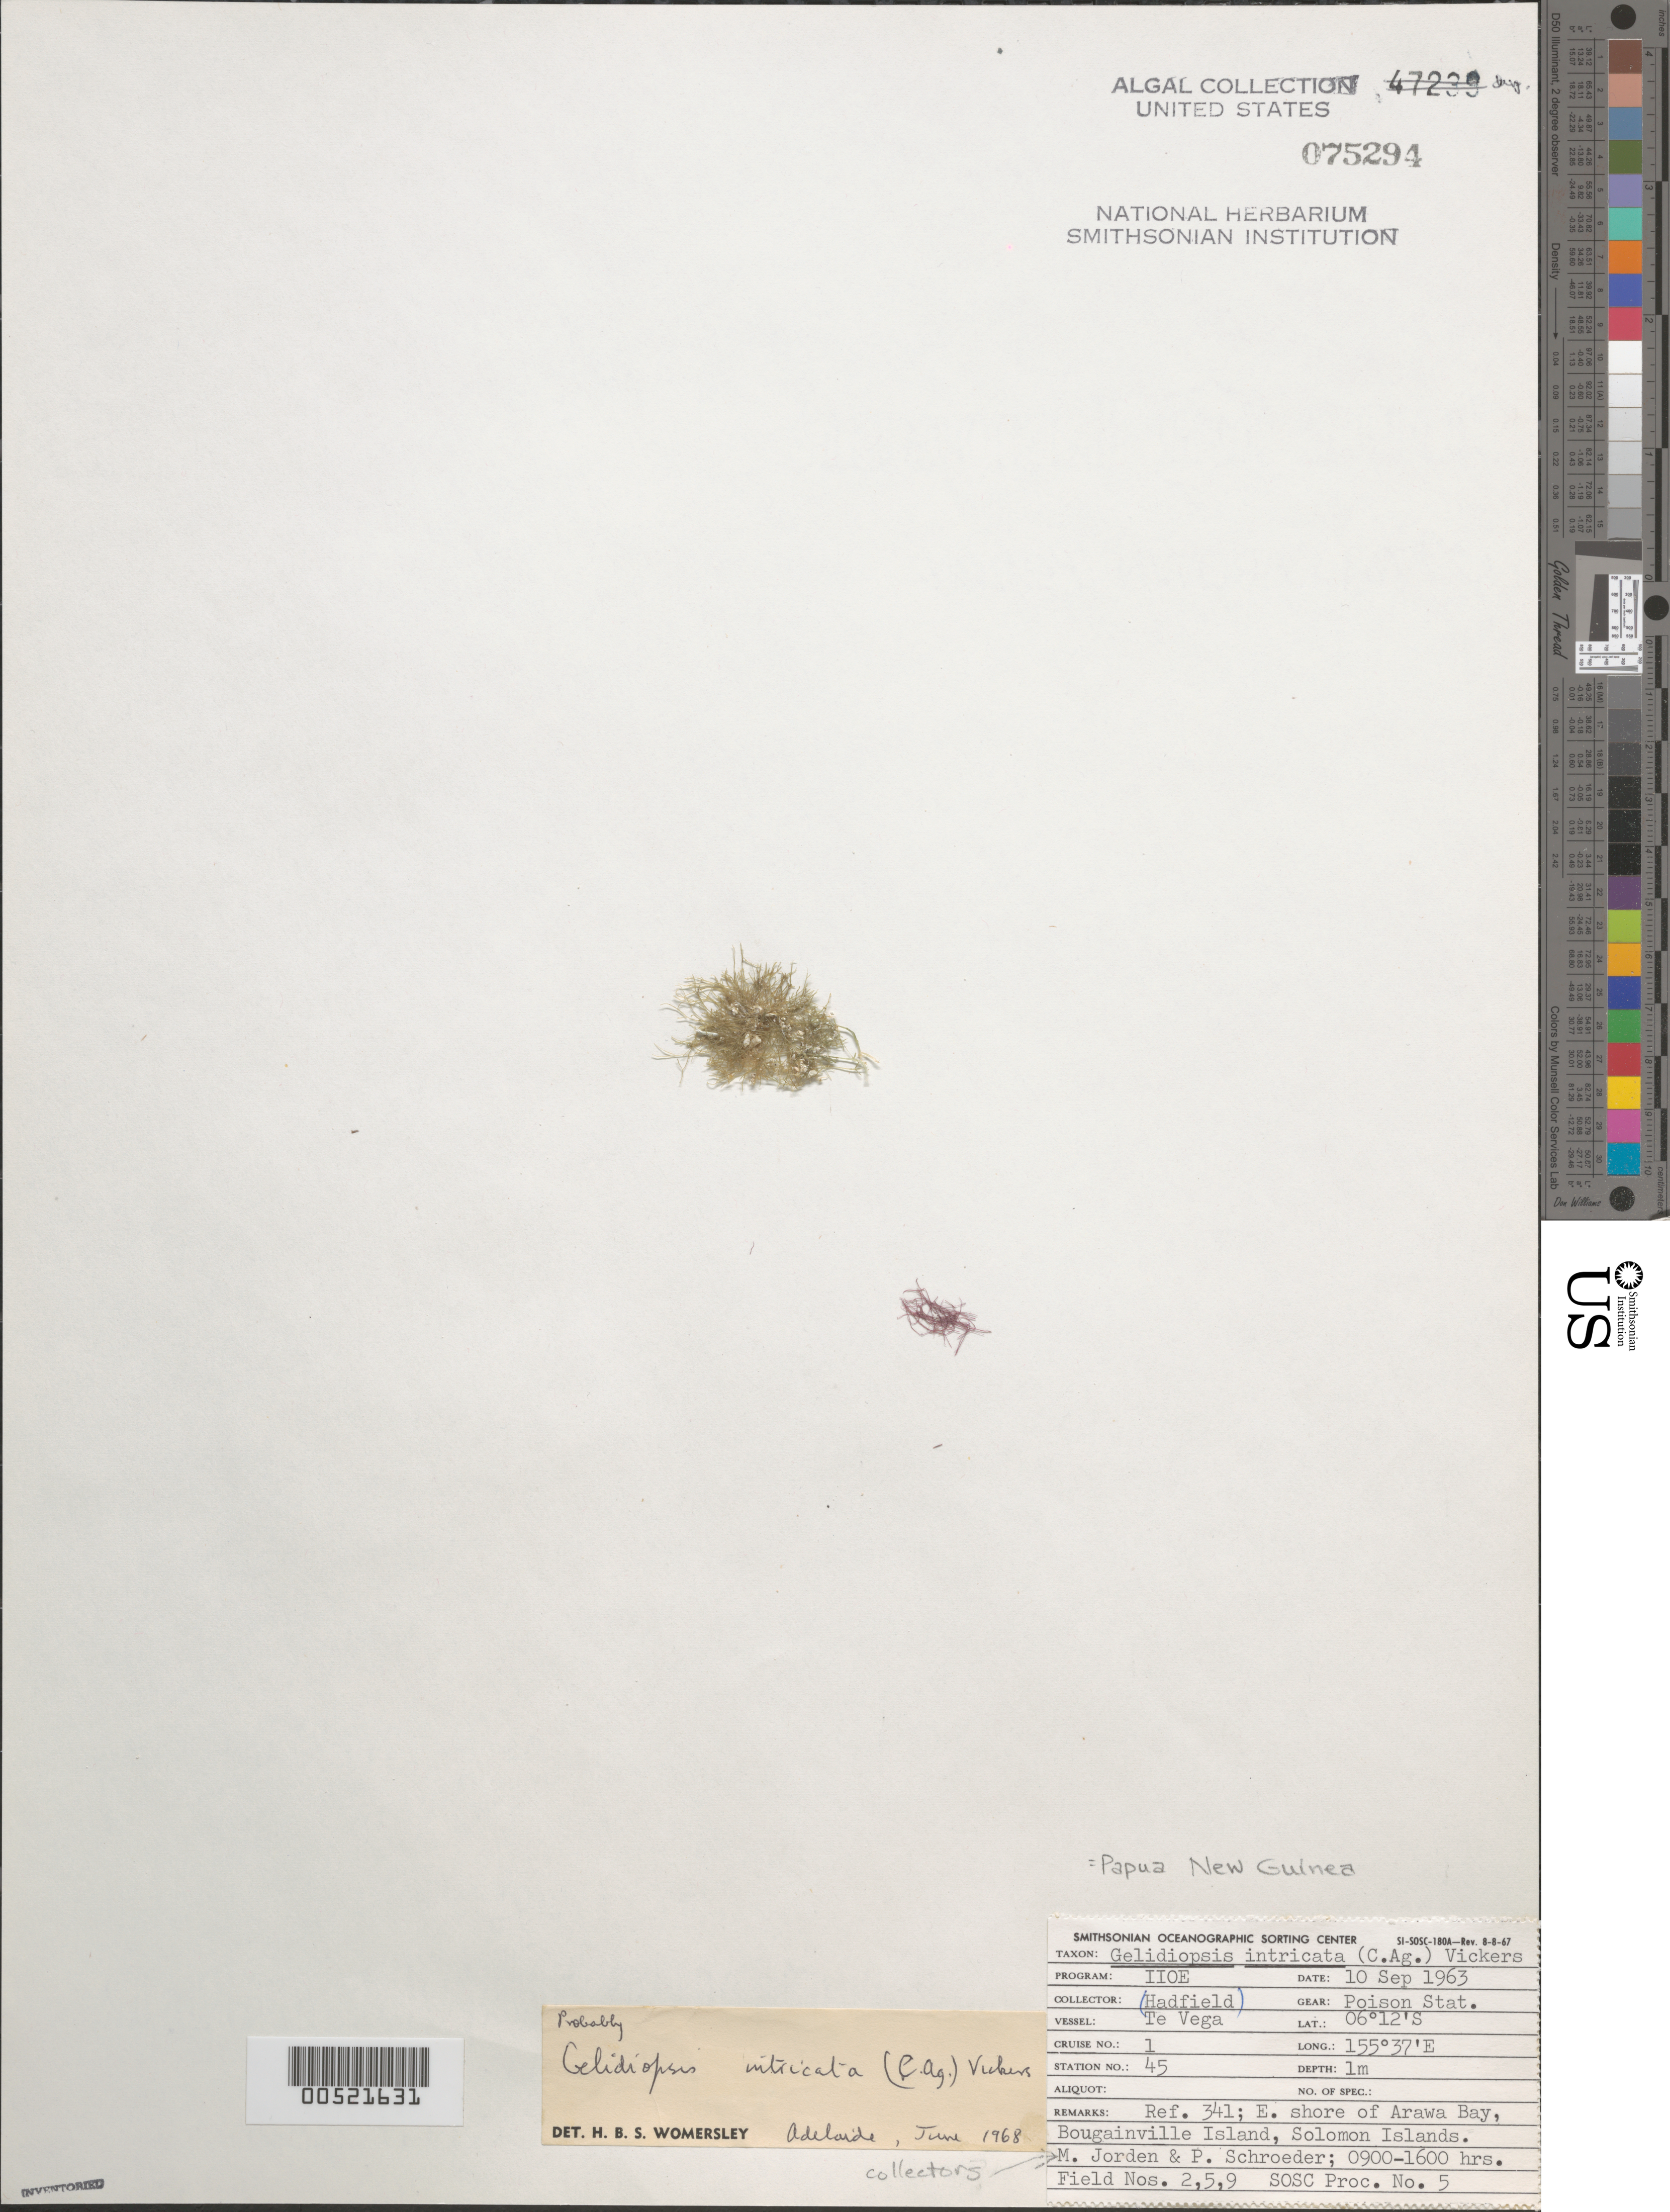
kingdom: Plantae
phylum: Rhodophyta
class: Florideophyceae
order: Rhodymeniales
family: Lomentariaceae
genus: Ceratodictyon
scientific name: Ceratodictyon intricatum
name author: (C. Agardh) R.E. Norris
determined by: Algae name updating Project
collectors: M. Jorden & P. Schroeder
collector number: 2 & 5 & 9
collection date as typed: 10 Sep 1963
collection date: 1963-09-10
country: Papua New Guinea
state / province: Bougainville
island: Bougainville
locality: Arawa Bay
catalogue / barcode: US 75294